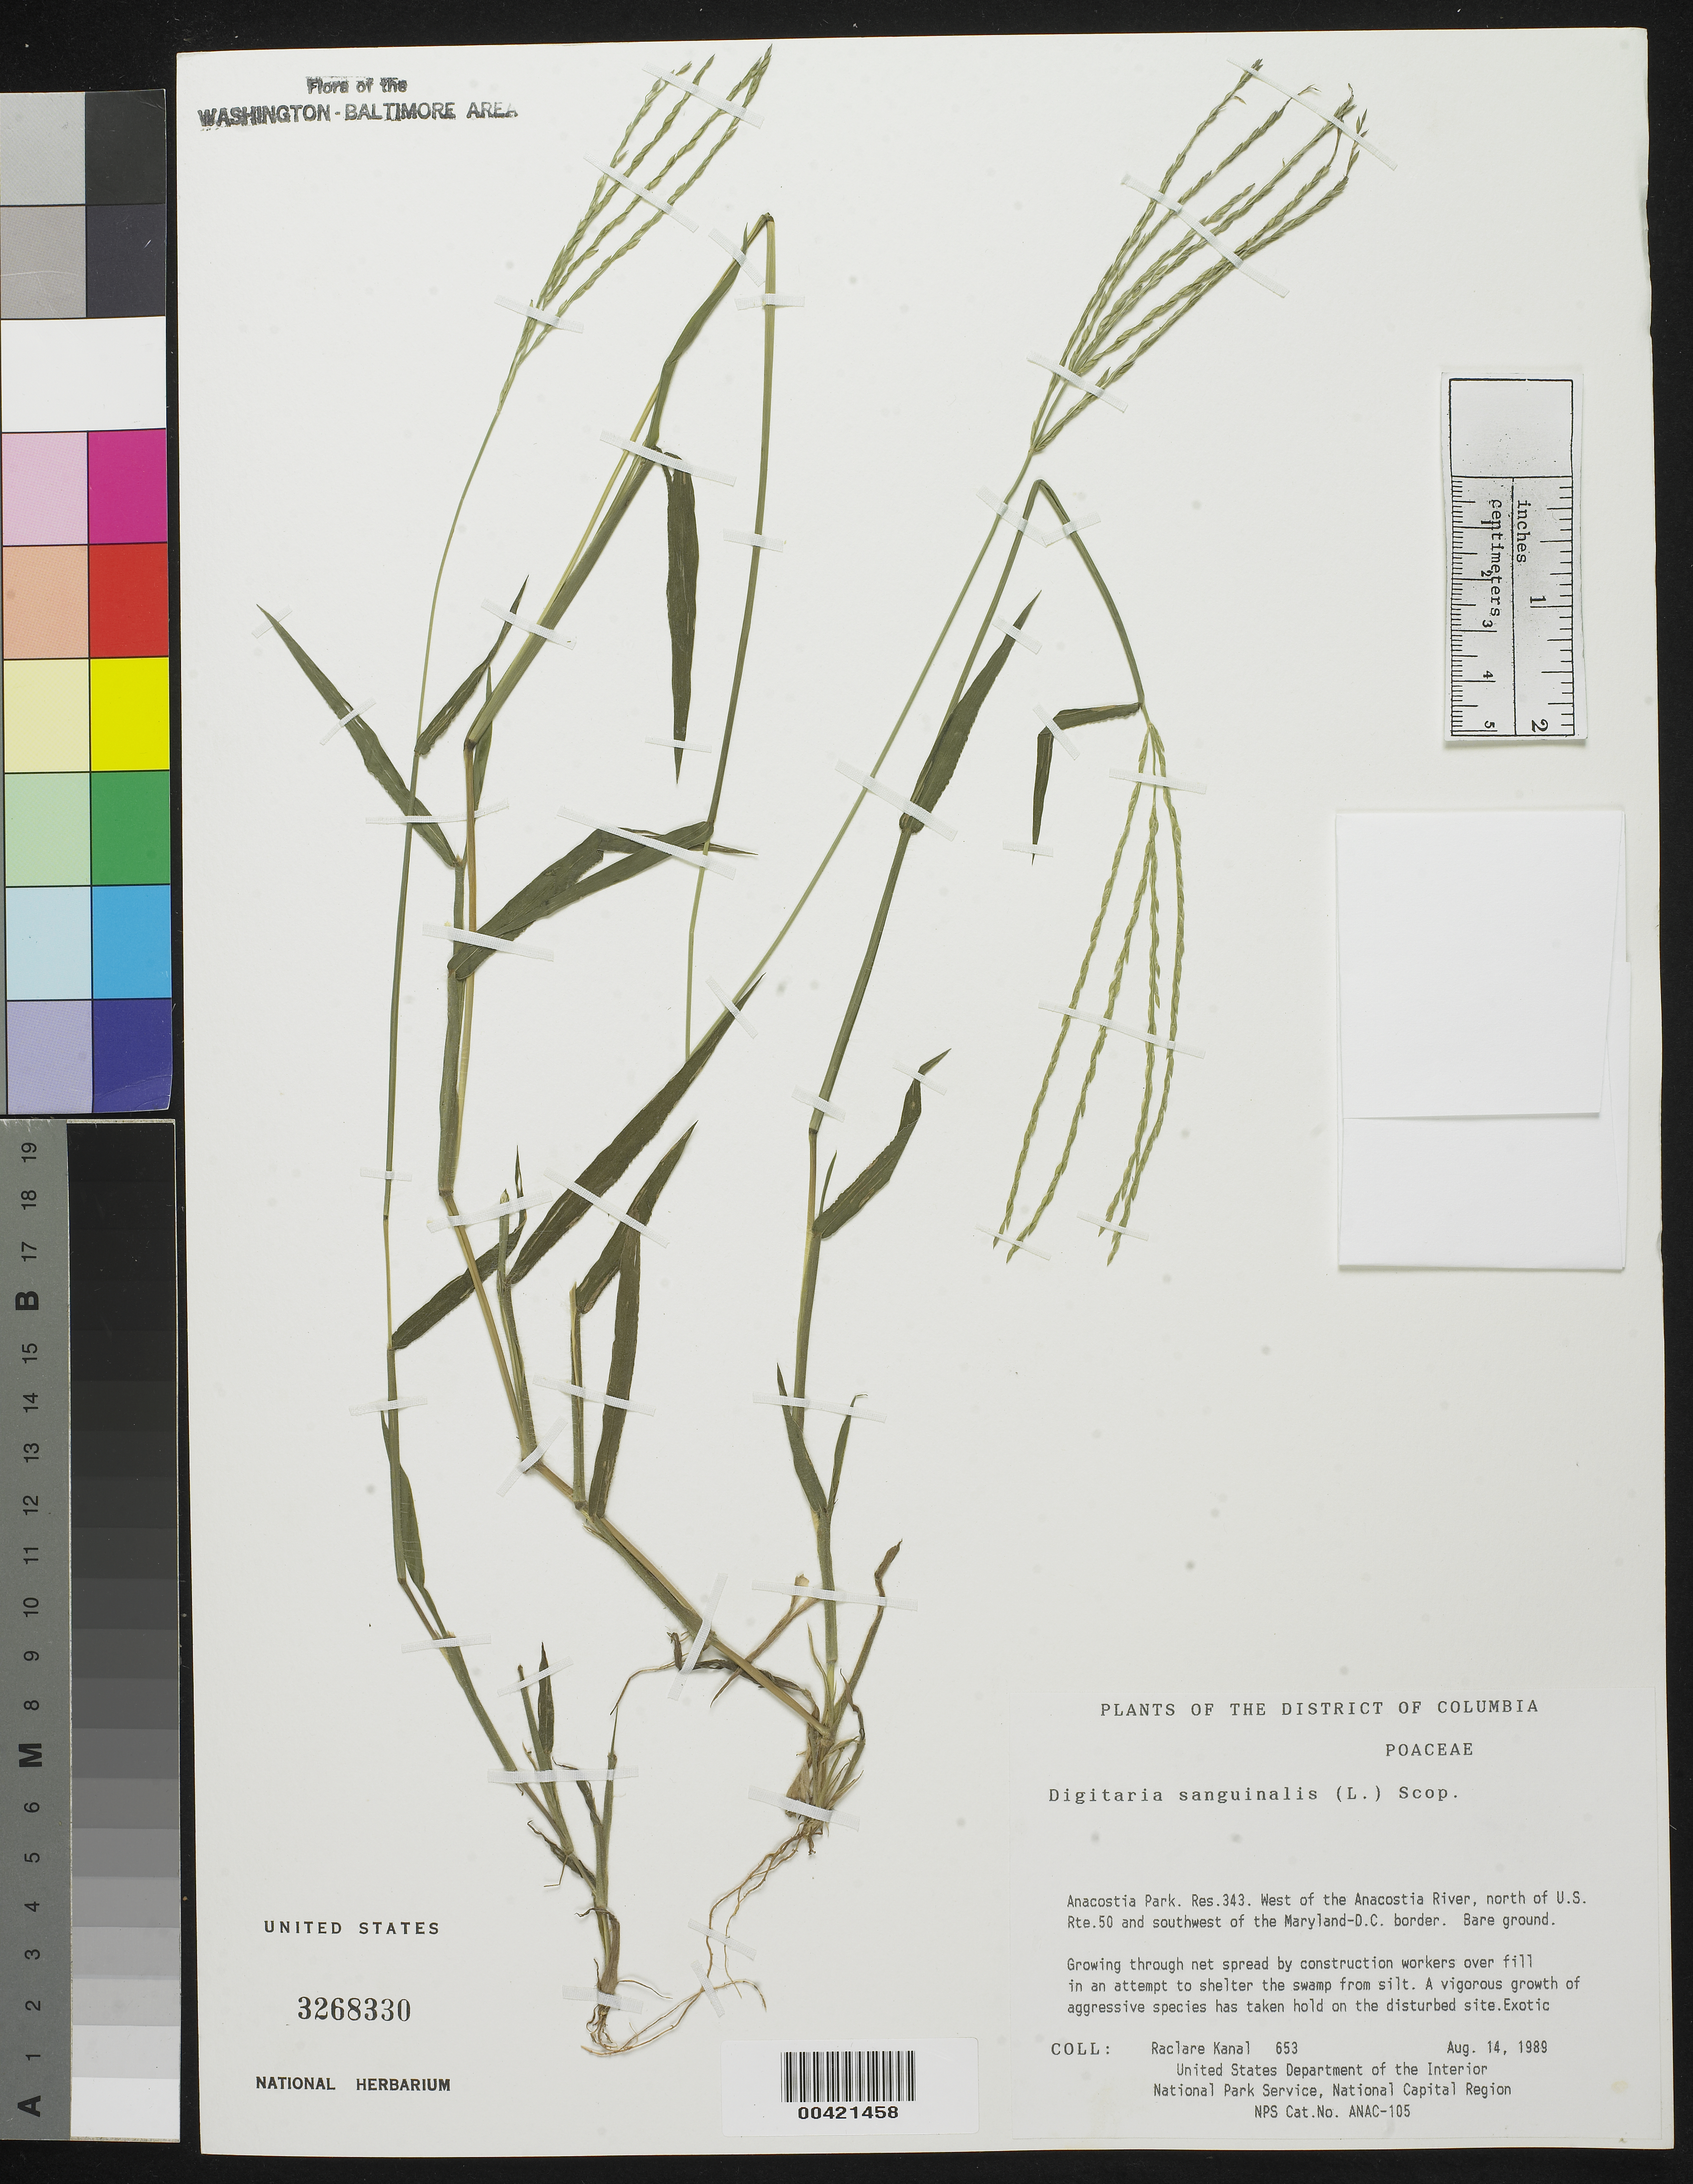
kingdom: Plantae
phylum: Tracheophyta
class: Liliopsida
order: Poales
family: Poaceae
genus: Digitaria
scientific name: Digitaria sanguinalis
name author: (L.) Scop.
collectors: R. Kanal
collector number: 653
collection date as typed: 14 Aug 1989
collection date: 1989-08-14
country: United States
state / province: District of Columbia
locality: Anacostia Park, Res 343, W of Anacostia River N of Rt 50, SW of Maryland-DC border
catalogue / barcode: US 3268330